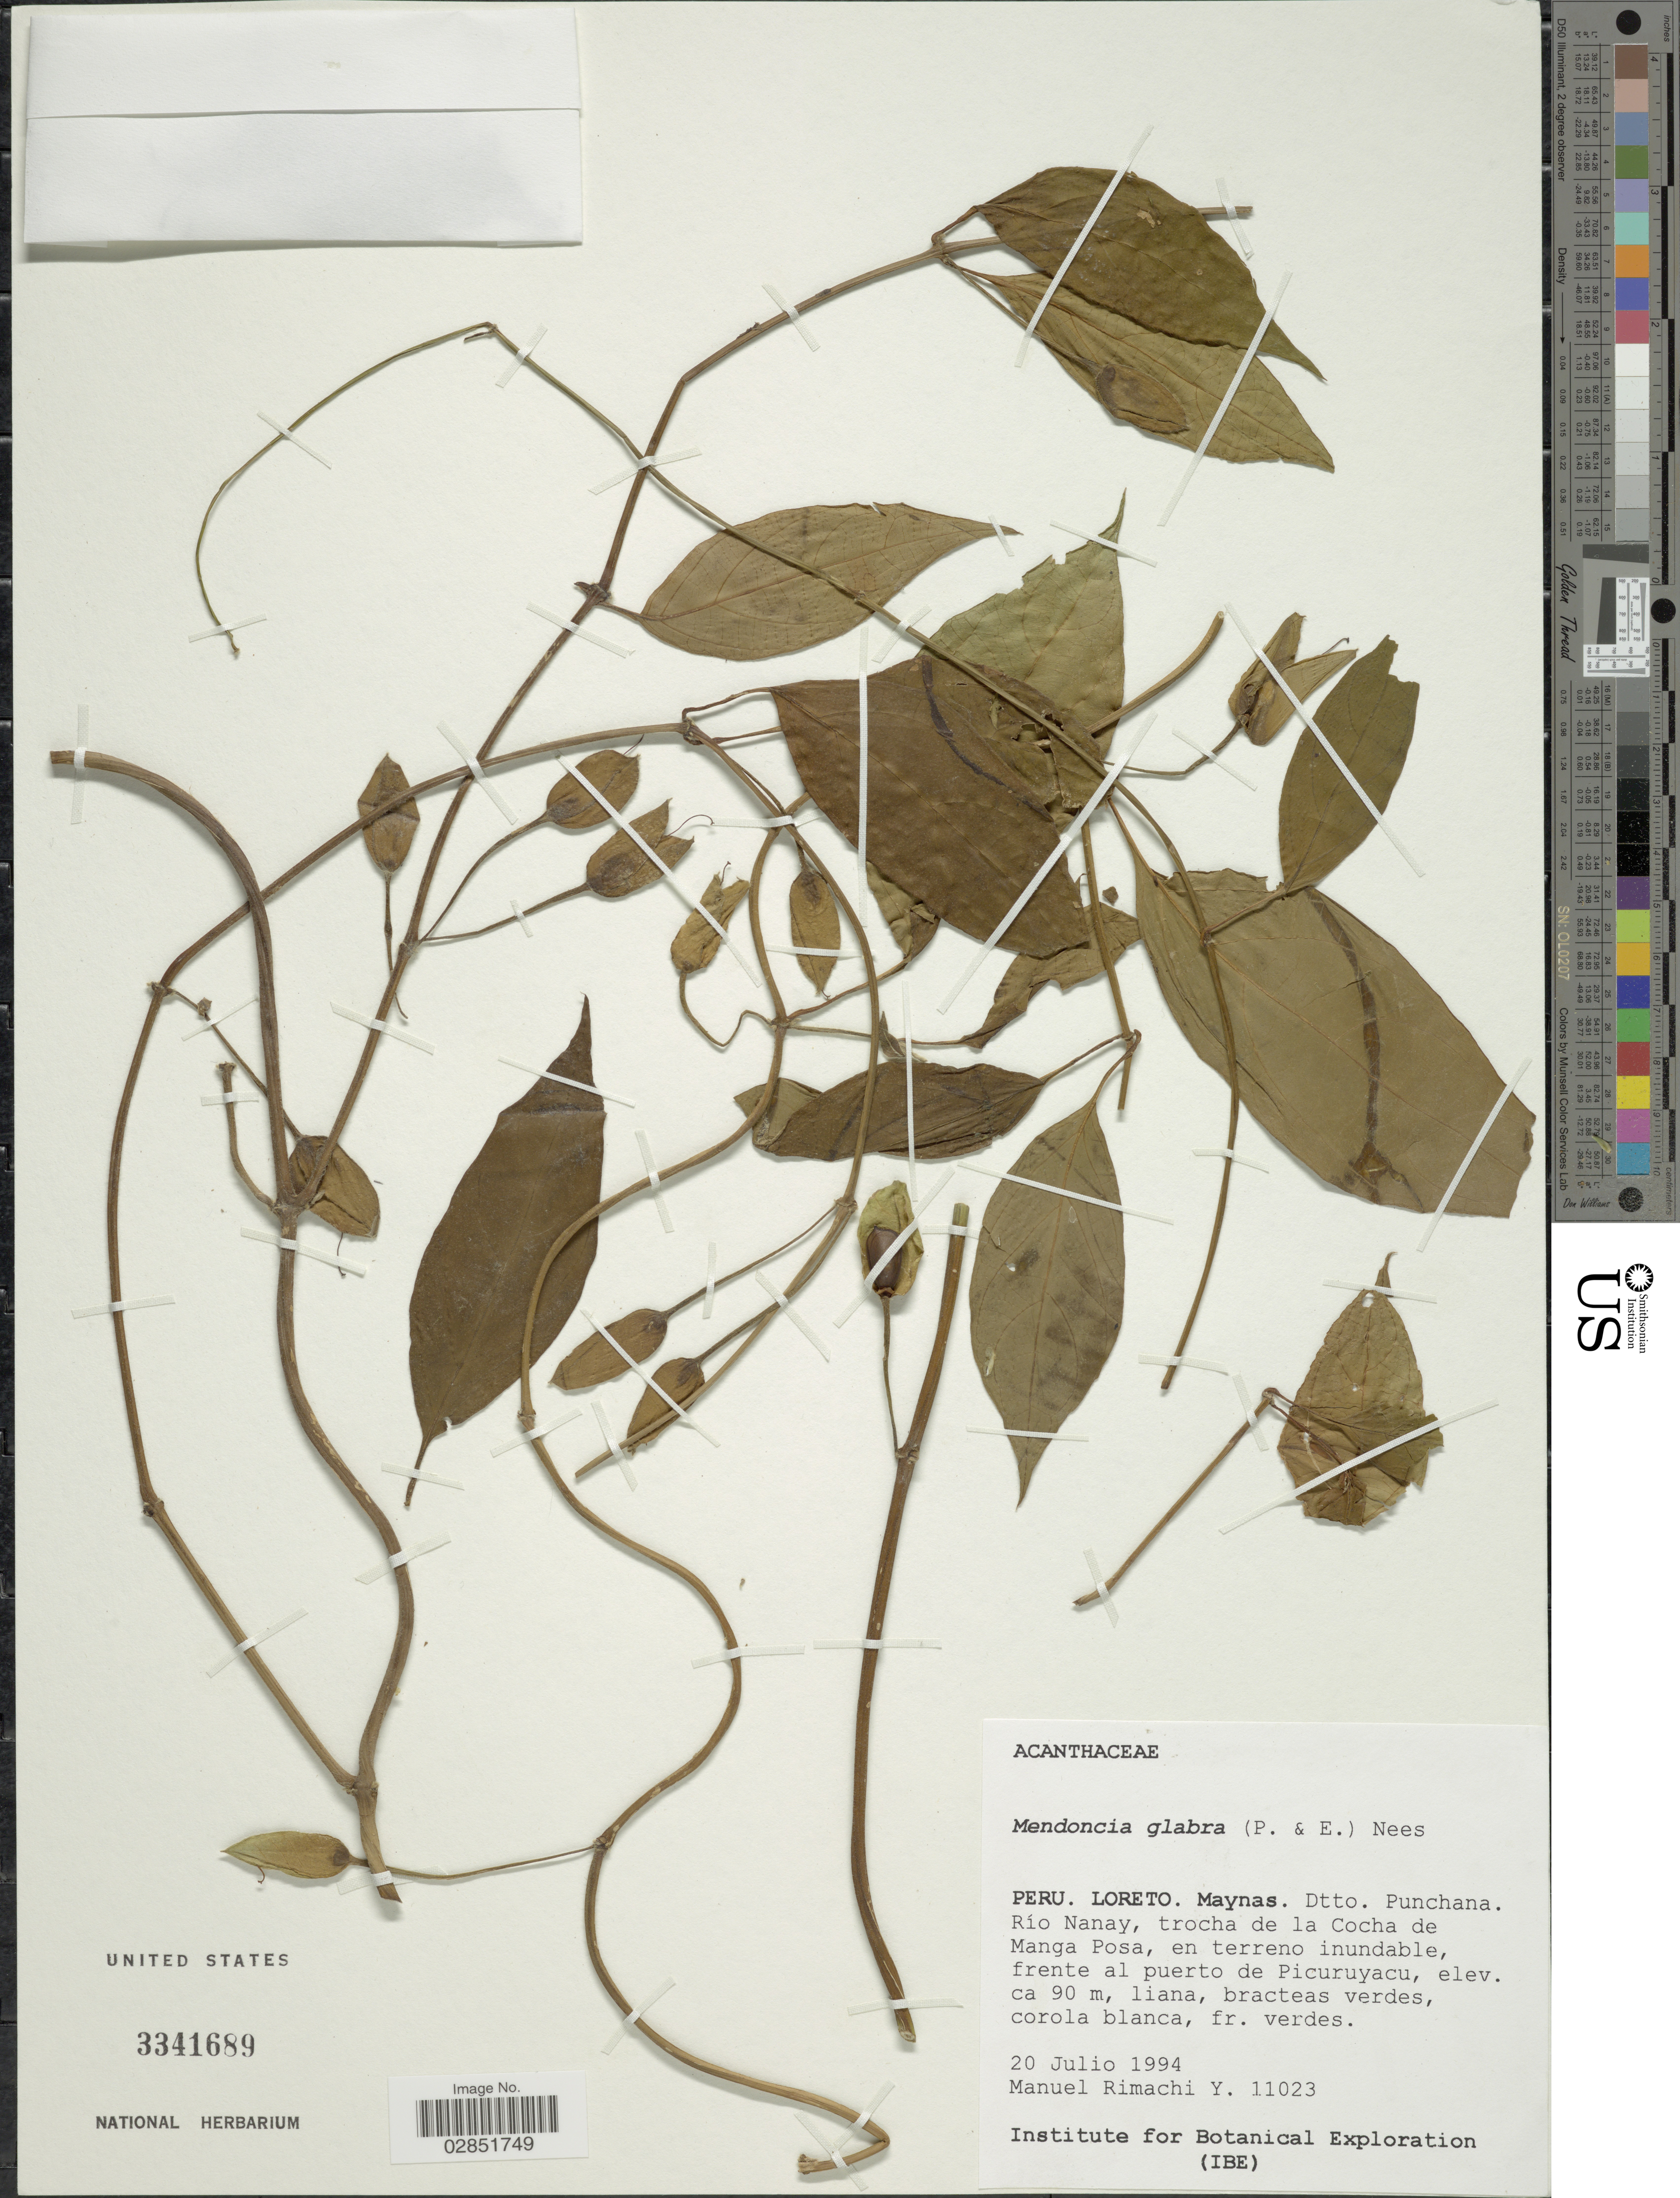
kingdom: Plantae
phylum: Tracheophyta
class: Magnoliopsida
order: Lamiales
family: Acanthaceae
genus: Mendoncia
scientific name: Mendoncia sp.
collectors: M. Rimachi Y.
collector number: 11023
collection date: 1994-07-20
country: Peru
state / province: Loreto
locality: Maynas. Dtto. Punchana. Río Nanay, trocha de la Cocha de Manga Posa, en terreno inundable, frente al puerto de Picuruyacu.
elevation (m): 90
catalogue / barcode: US 3341689